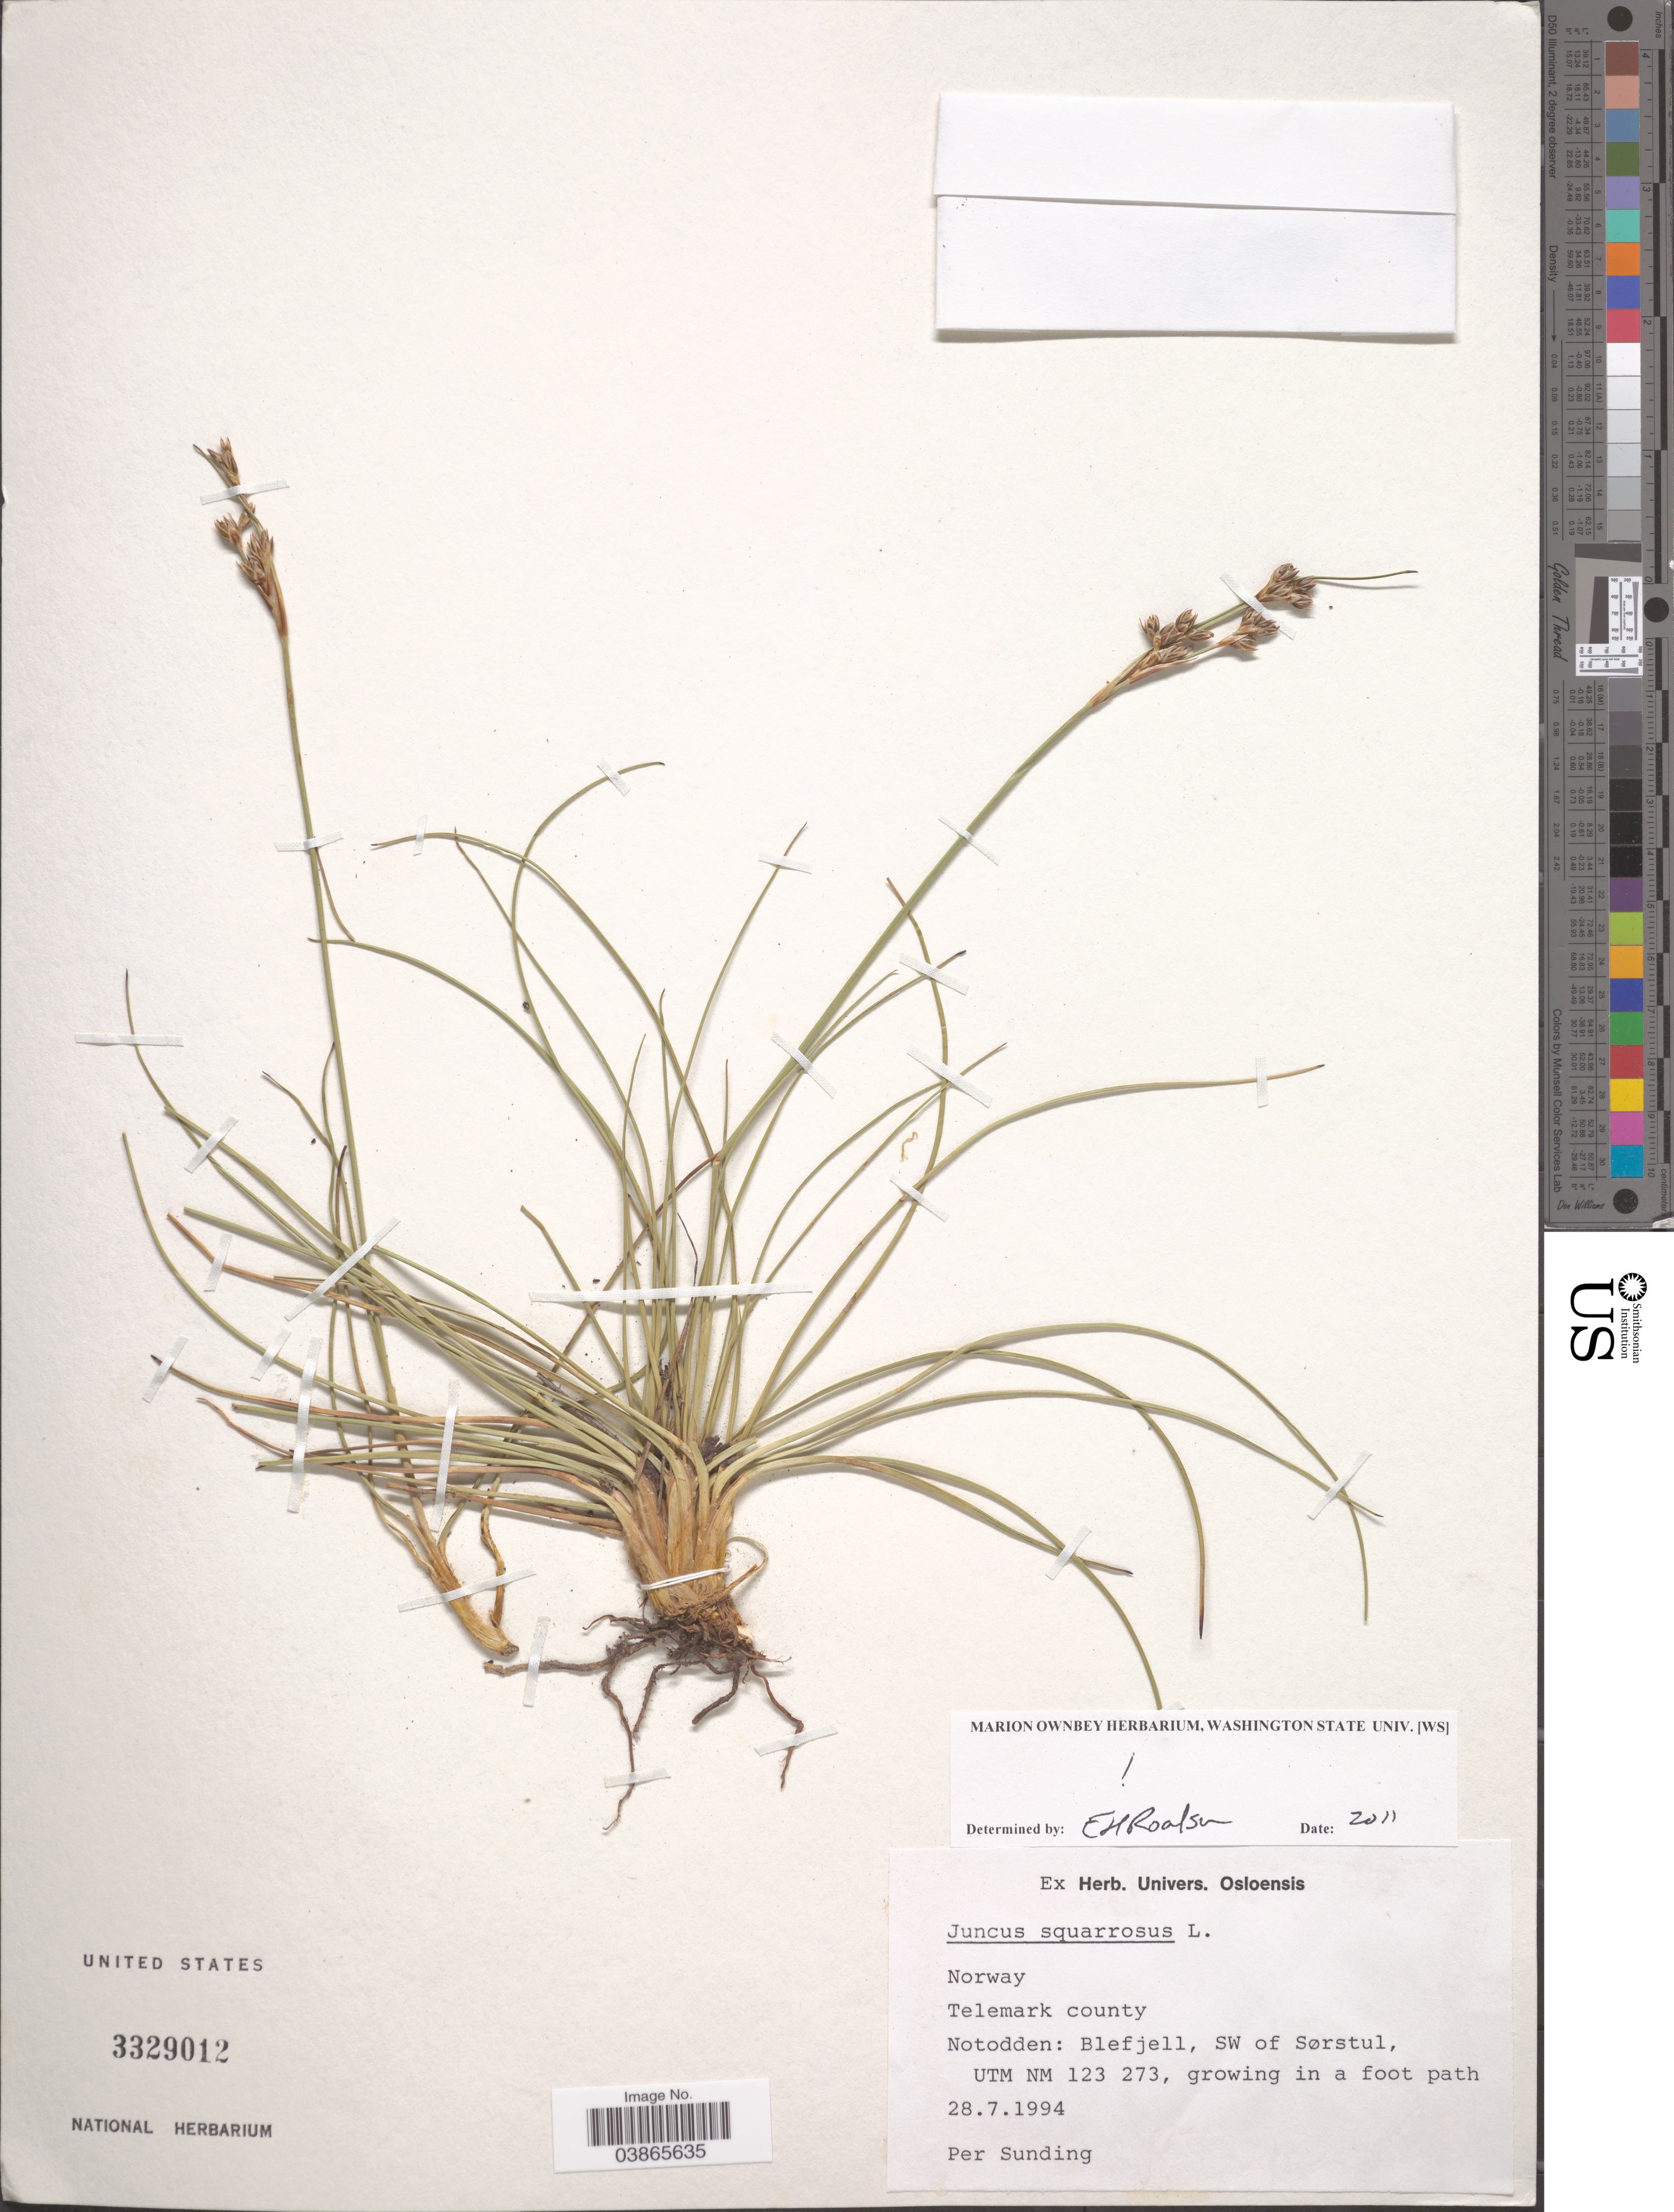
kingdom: Plantae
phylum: Tracheophyta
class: Liliopsida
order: Poales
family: Juncaceae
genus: Juncus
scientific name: Juncus squarrosus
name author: L.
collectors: P. O. Sunding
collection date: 1994-07-28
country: Norway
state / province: Telemark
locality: Telemark county. Notodden: Blefjell, SW of Sørstul, UTM NM 123 273.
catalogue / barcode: US 3329012